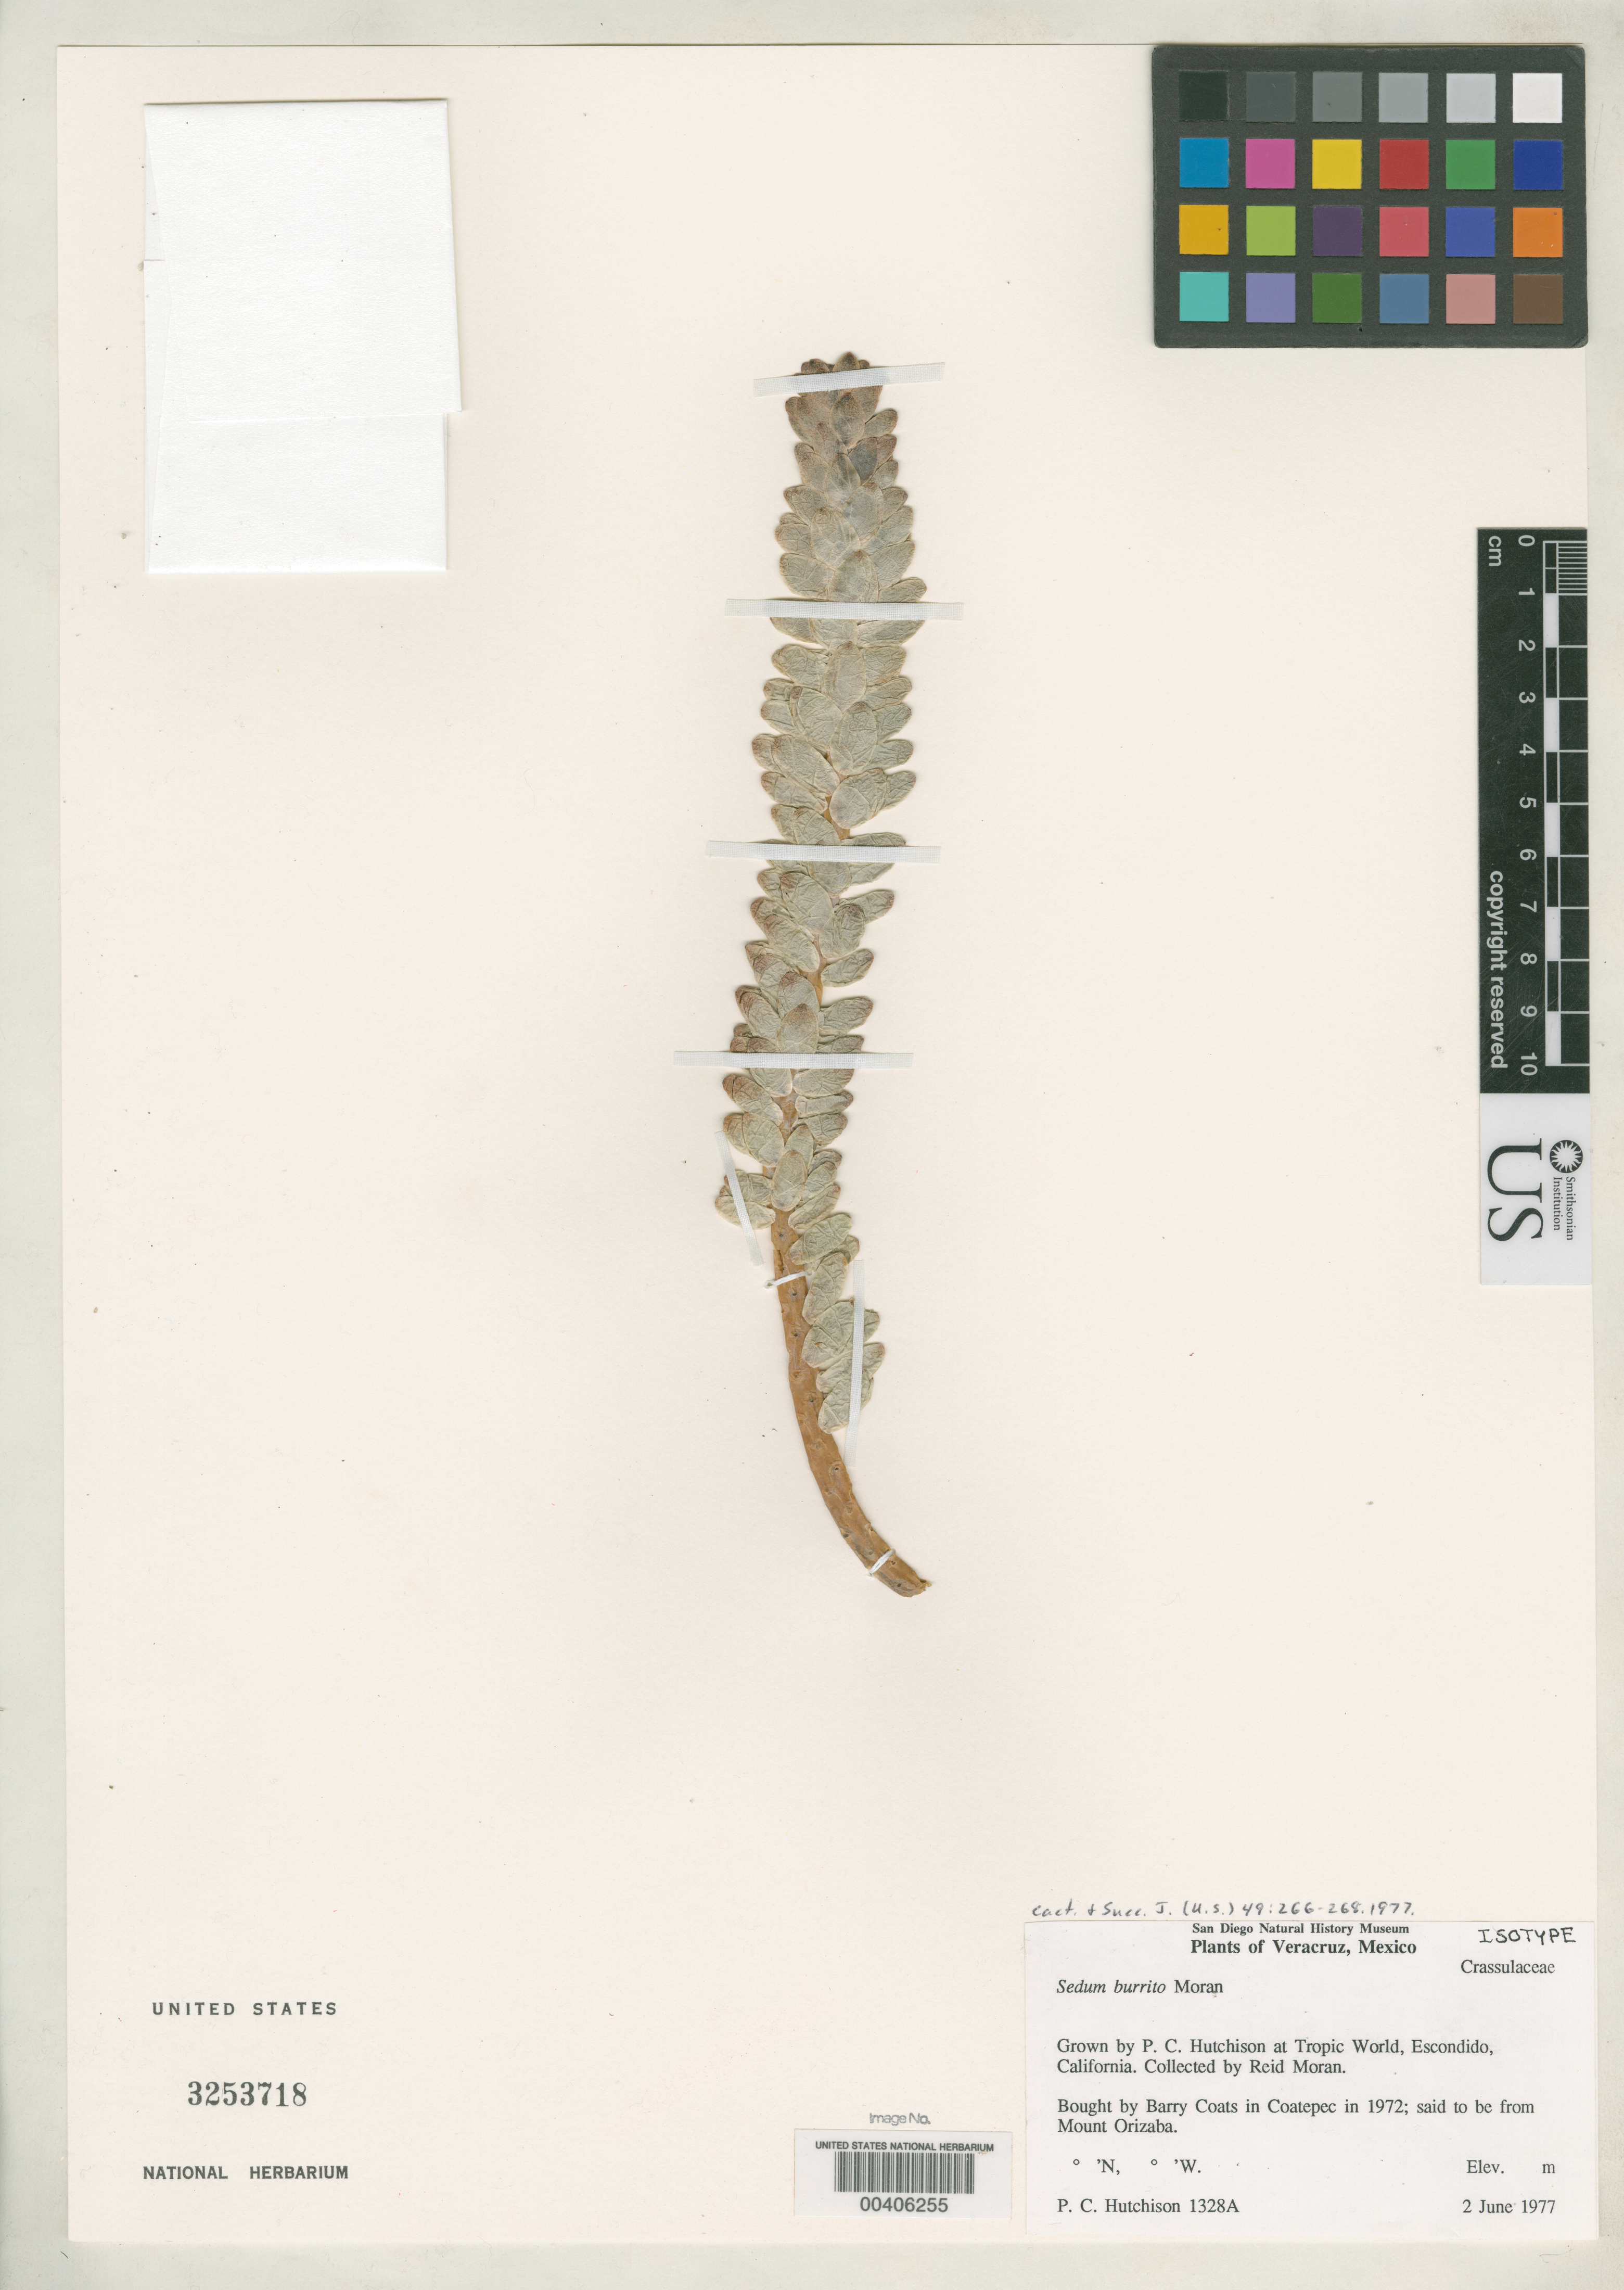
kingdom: Plantae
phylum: Tracheophyta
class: Magnoliopsida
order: Saxifragales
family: Crassulaceae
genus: Sedum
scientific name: Sedum burrito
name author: Moran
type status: Isotype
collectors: P. C. Hutchison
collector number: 1328 a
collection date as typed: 02 Jun 1977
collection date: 1977-06-02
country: Mexico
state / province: Veracruz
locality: "Said to be from Mount Orizaba".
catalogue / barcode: US 3253718